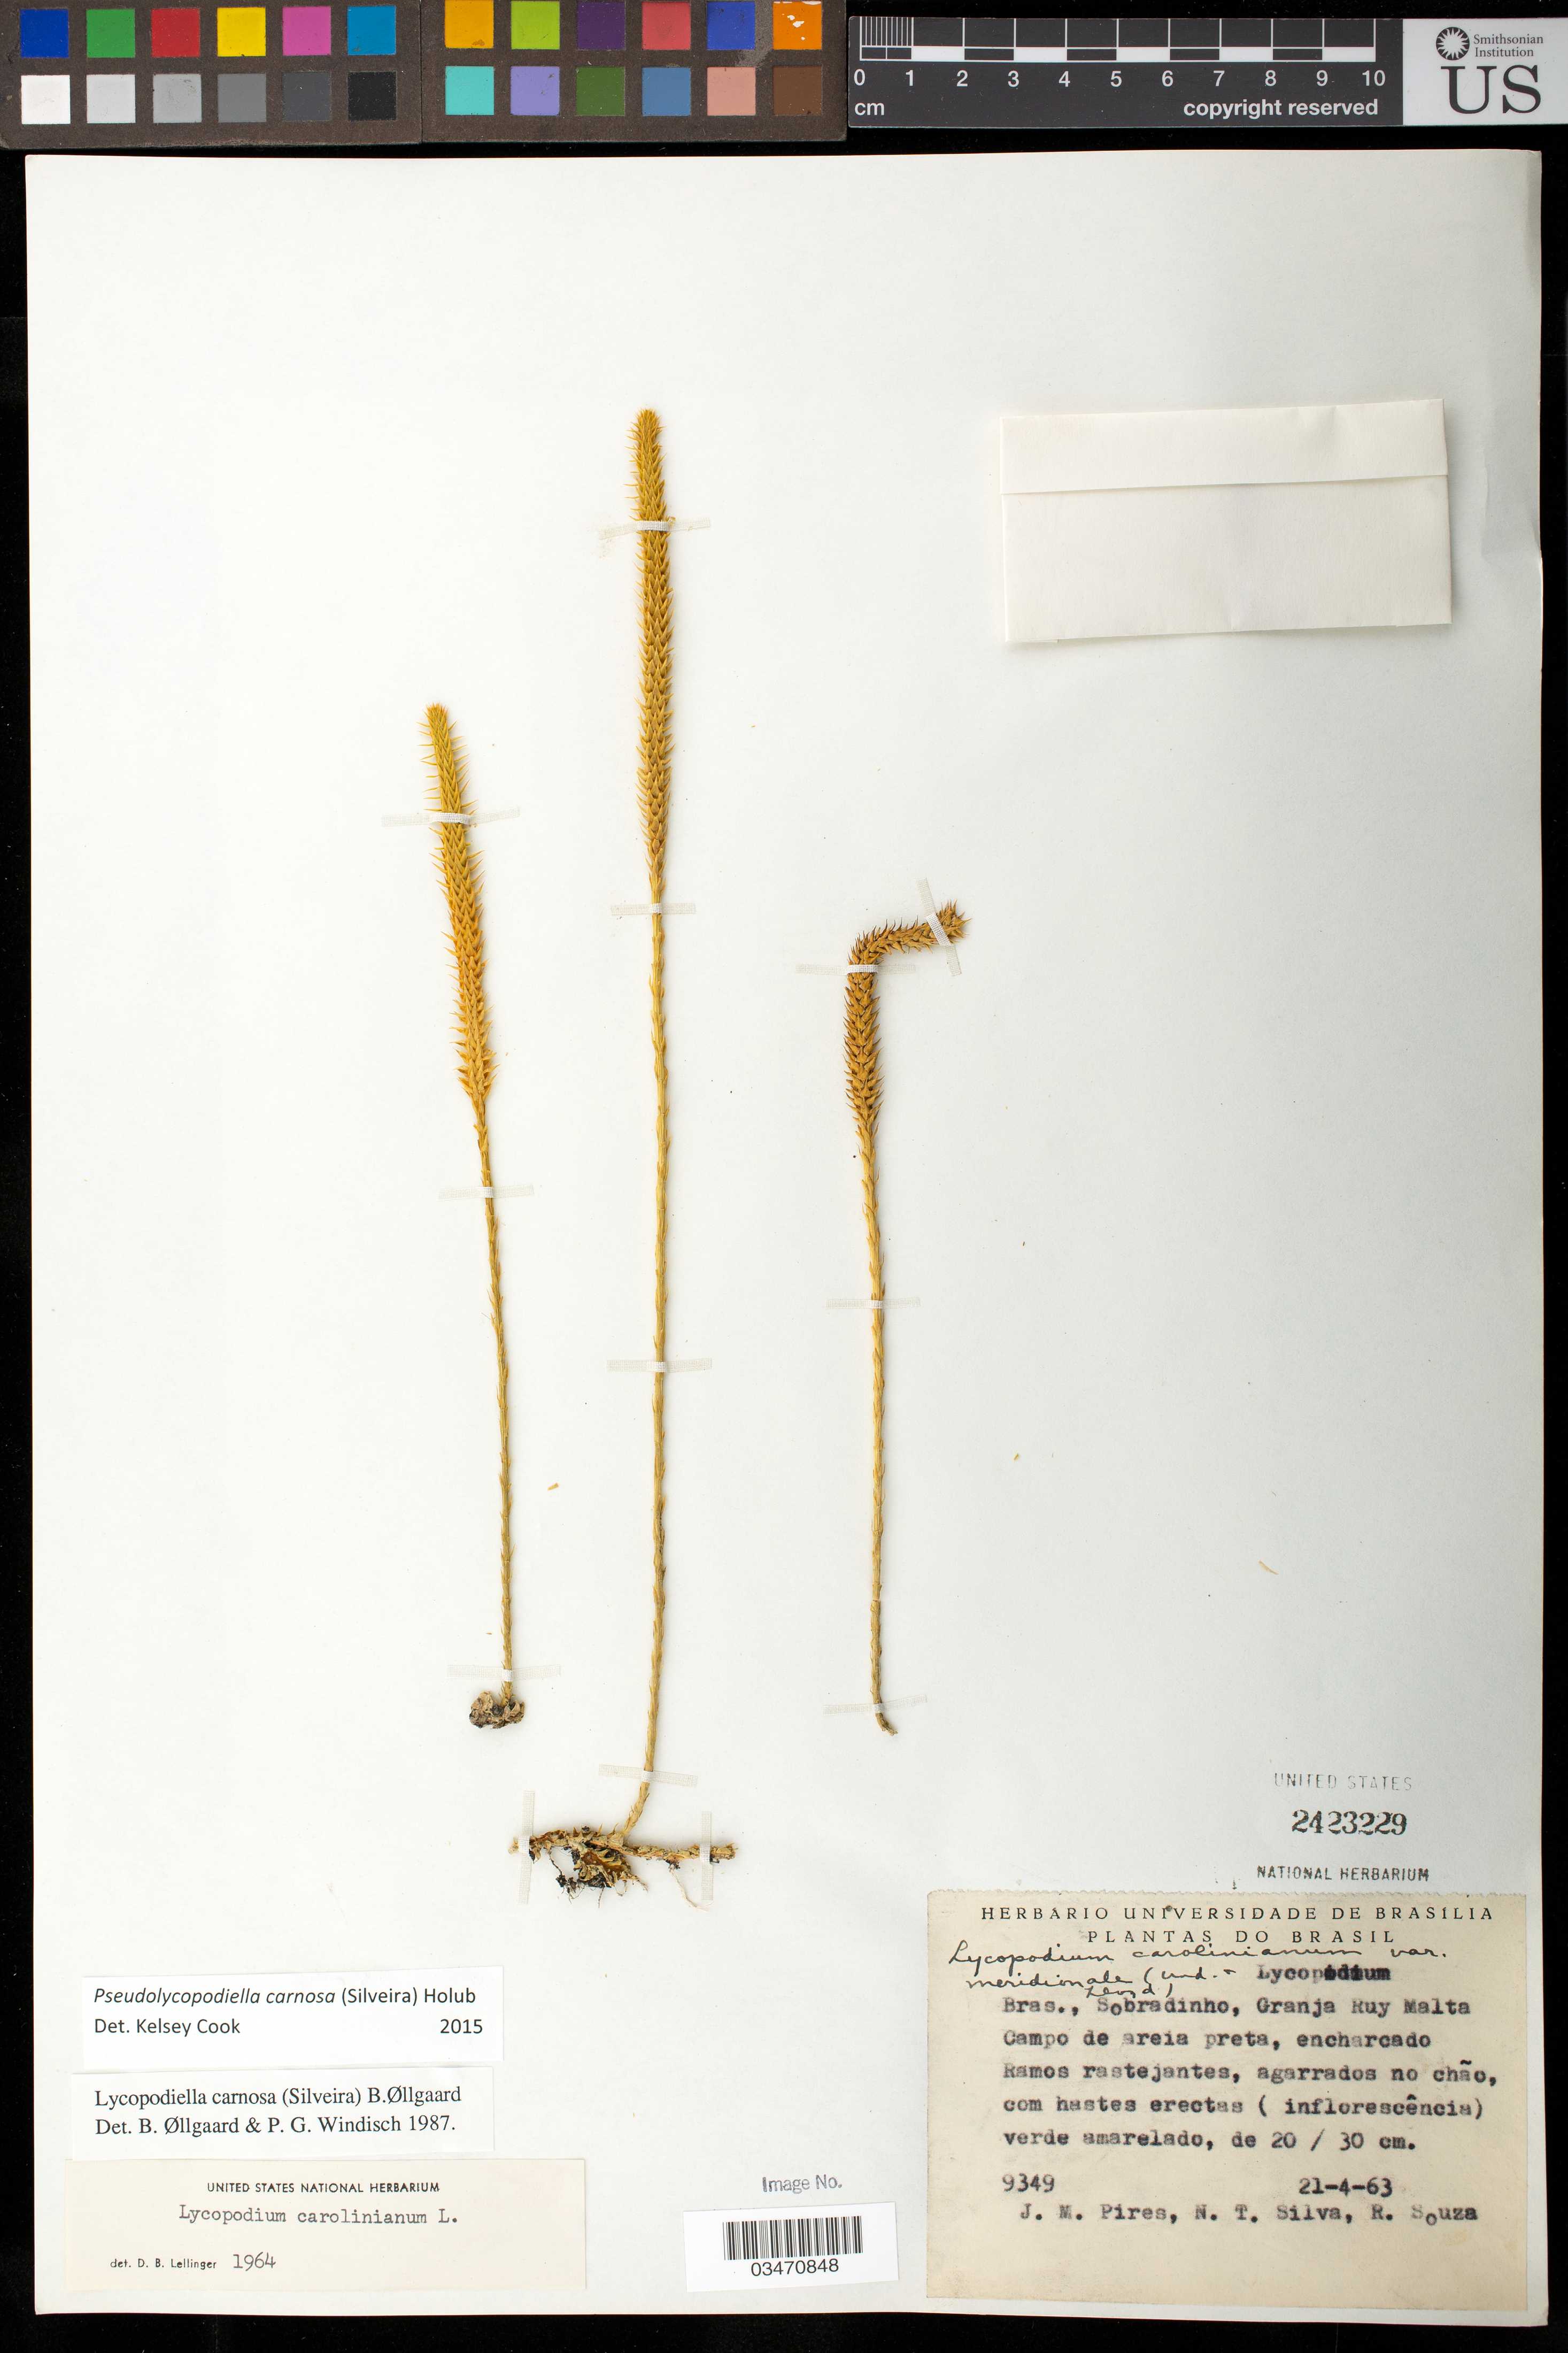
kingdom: Plantae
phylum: Tracheophyta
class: Lycopodiopsida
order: Lycopodiales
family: Lycopodiaceae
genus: Pseudolycopodiella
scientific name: Pseudolycopodiella carnosa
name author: (Silveira) Holub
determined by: Cook, K.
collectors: J. M. Pires, N. Silva & R. Souza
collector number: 9349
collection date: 1963-04-21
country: Brazil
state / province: Distrito Federal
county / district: Brasília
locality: Sobradinho, Granja Ruy Malta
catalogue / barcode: US 2423229